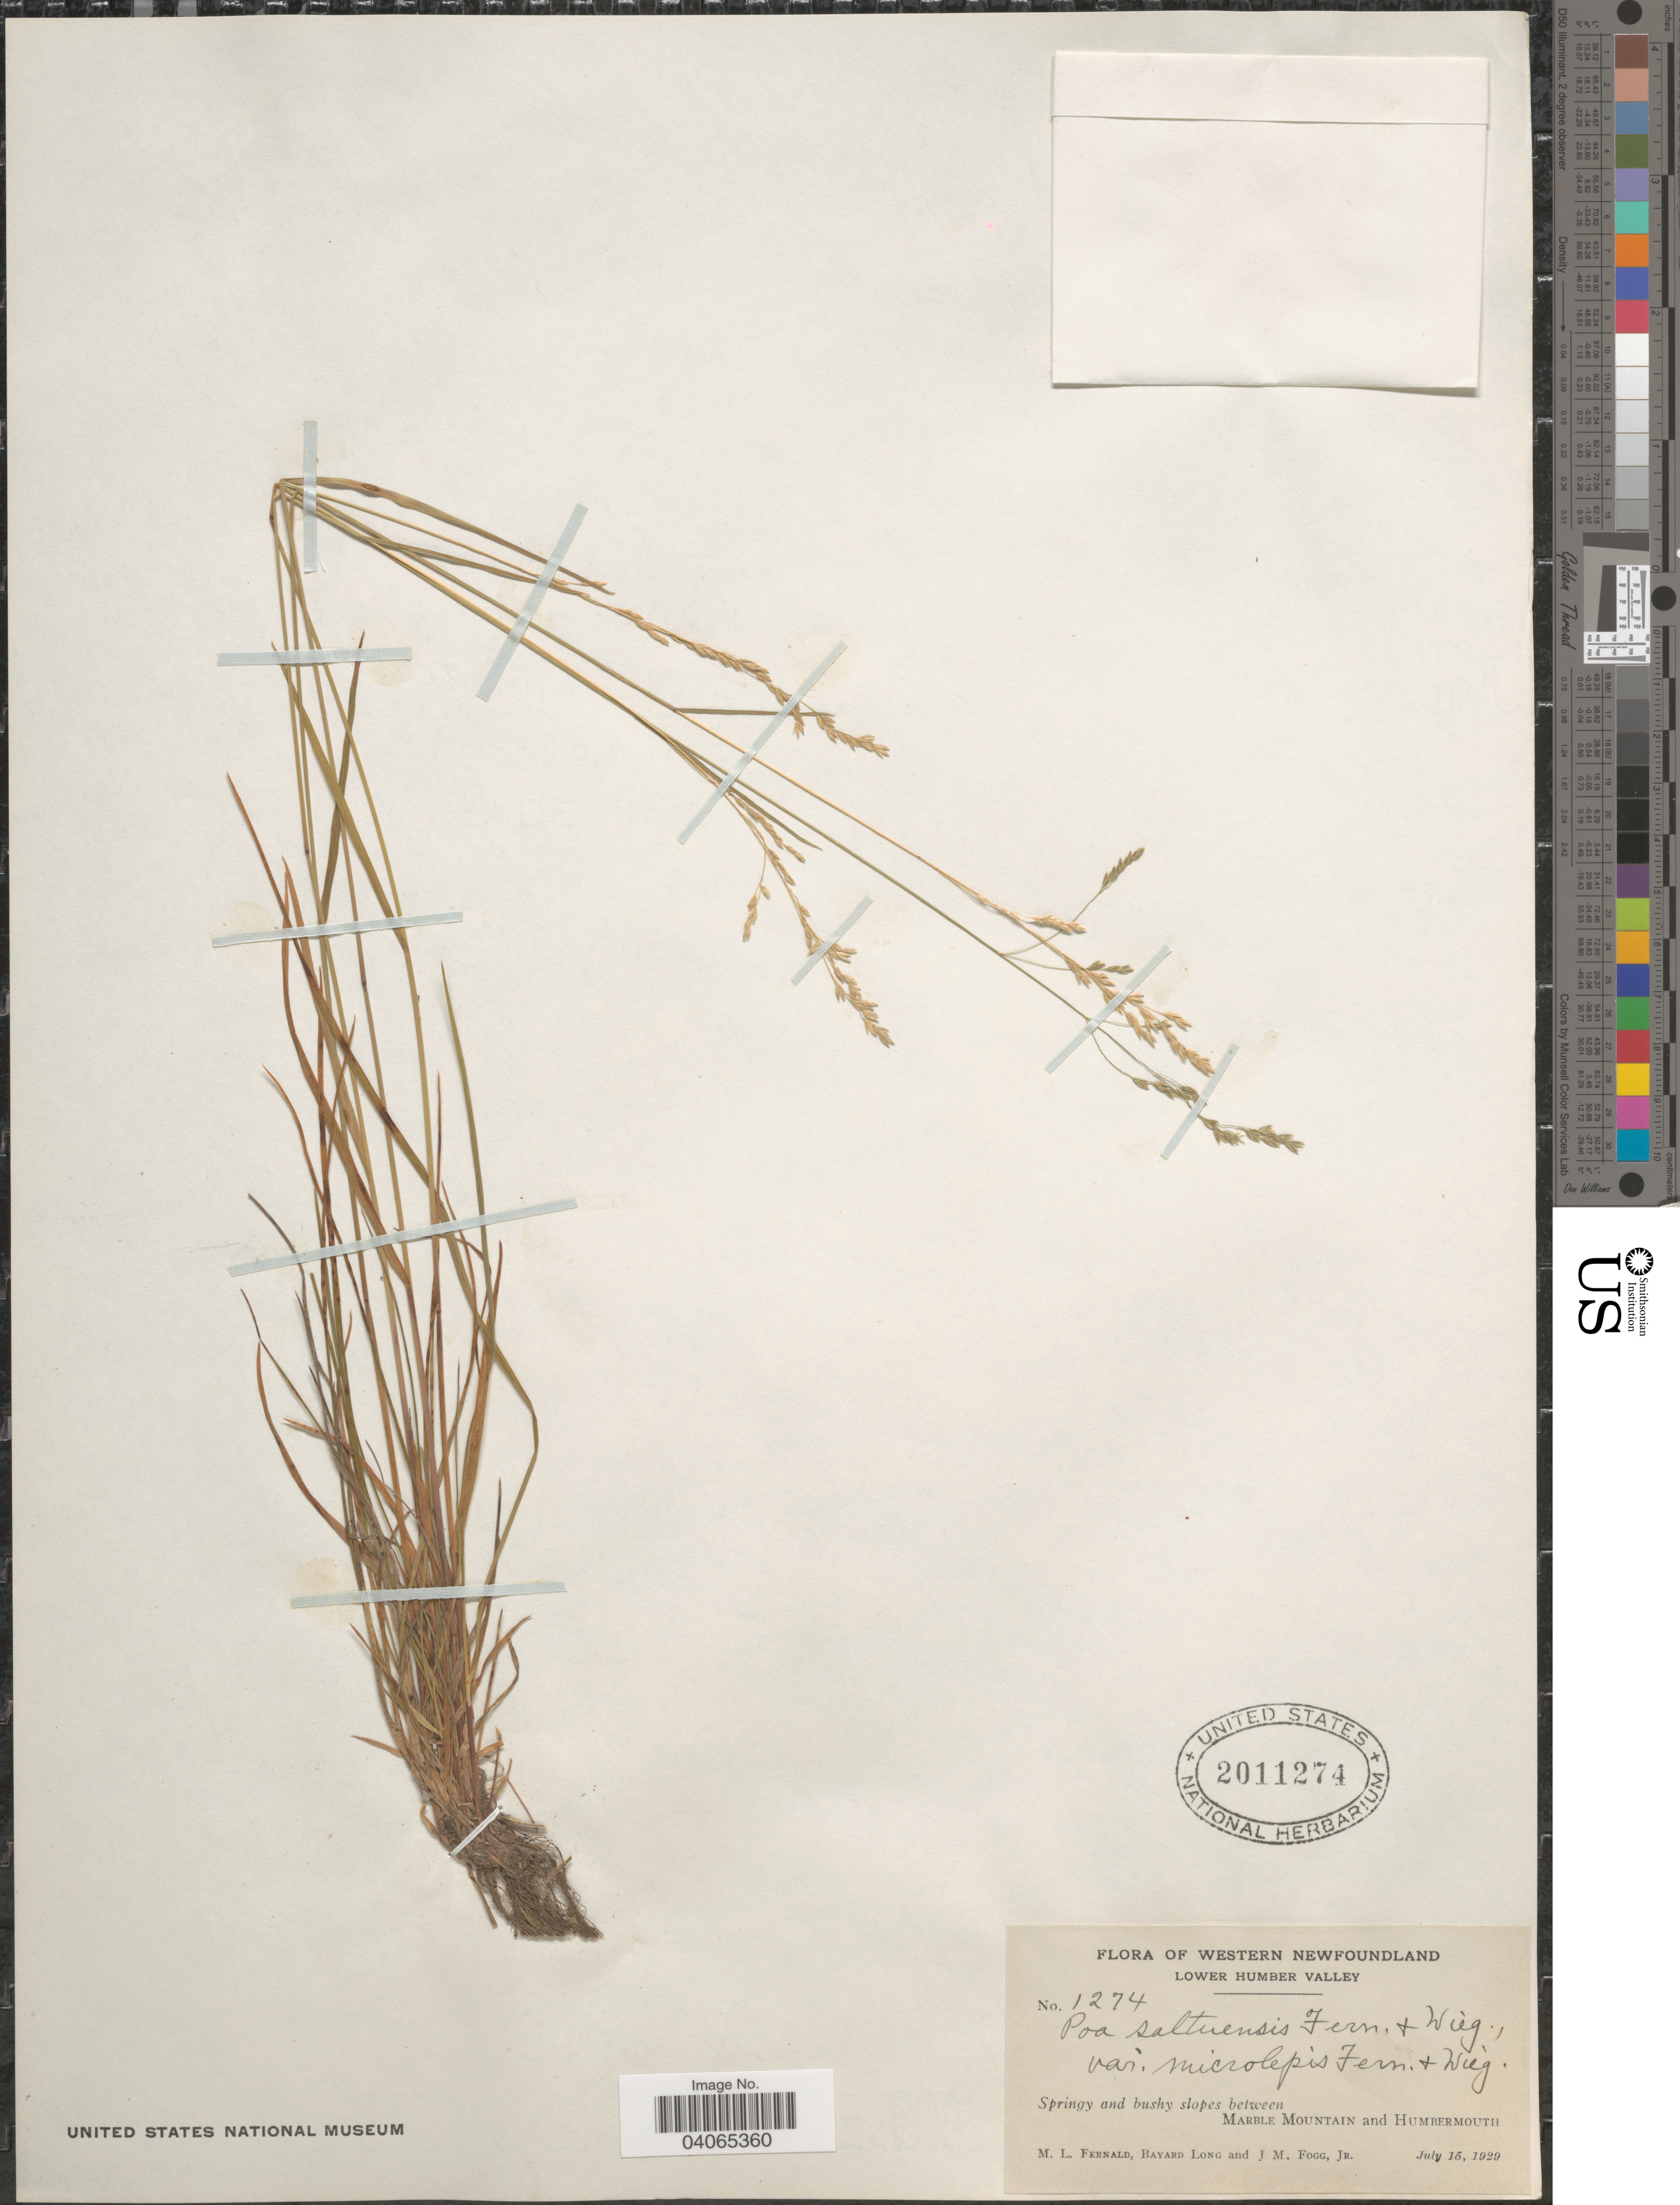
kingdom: Plantae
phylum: Tracheophyta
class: Liliopsida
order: Poales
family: Poaceae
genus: Poa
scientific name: Poa saltuensis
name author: Fernald & Wiegand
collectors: M. L. Fernald, B. Long & J. Fogg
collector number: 1274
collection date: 1929-07-15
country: Canada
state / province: Newfoundland and Labrador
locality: Western Newfoundland. Lower Humber Valley. Springy and bushy slopes between Marble Mountain and Humbermouth.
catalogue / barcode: US 2011274